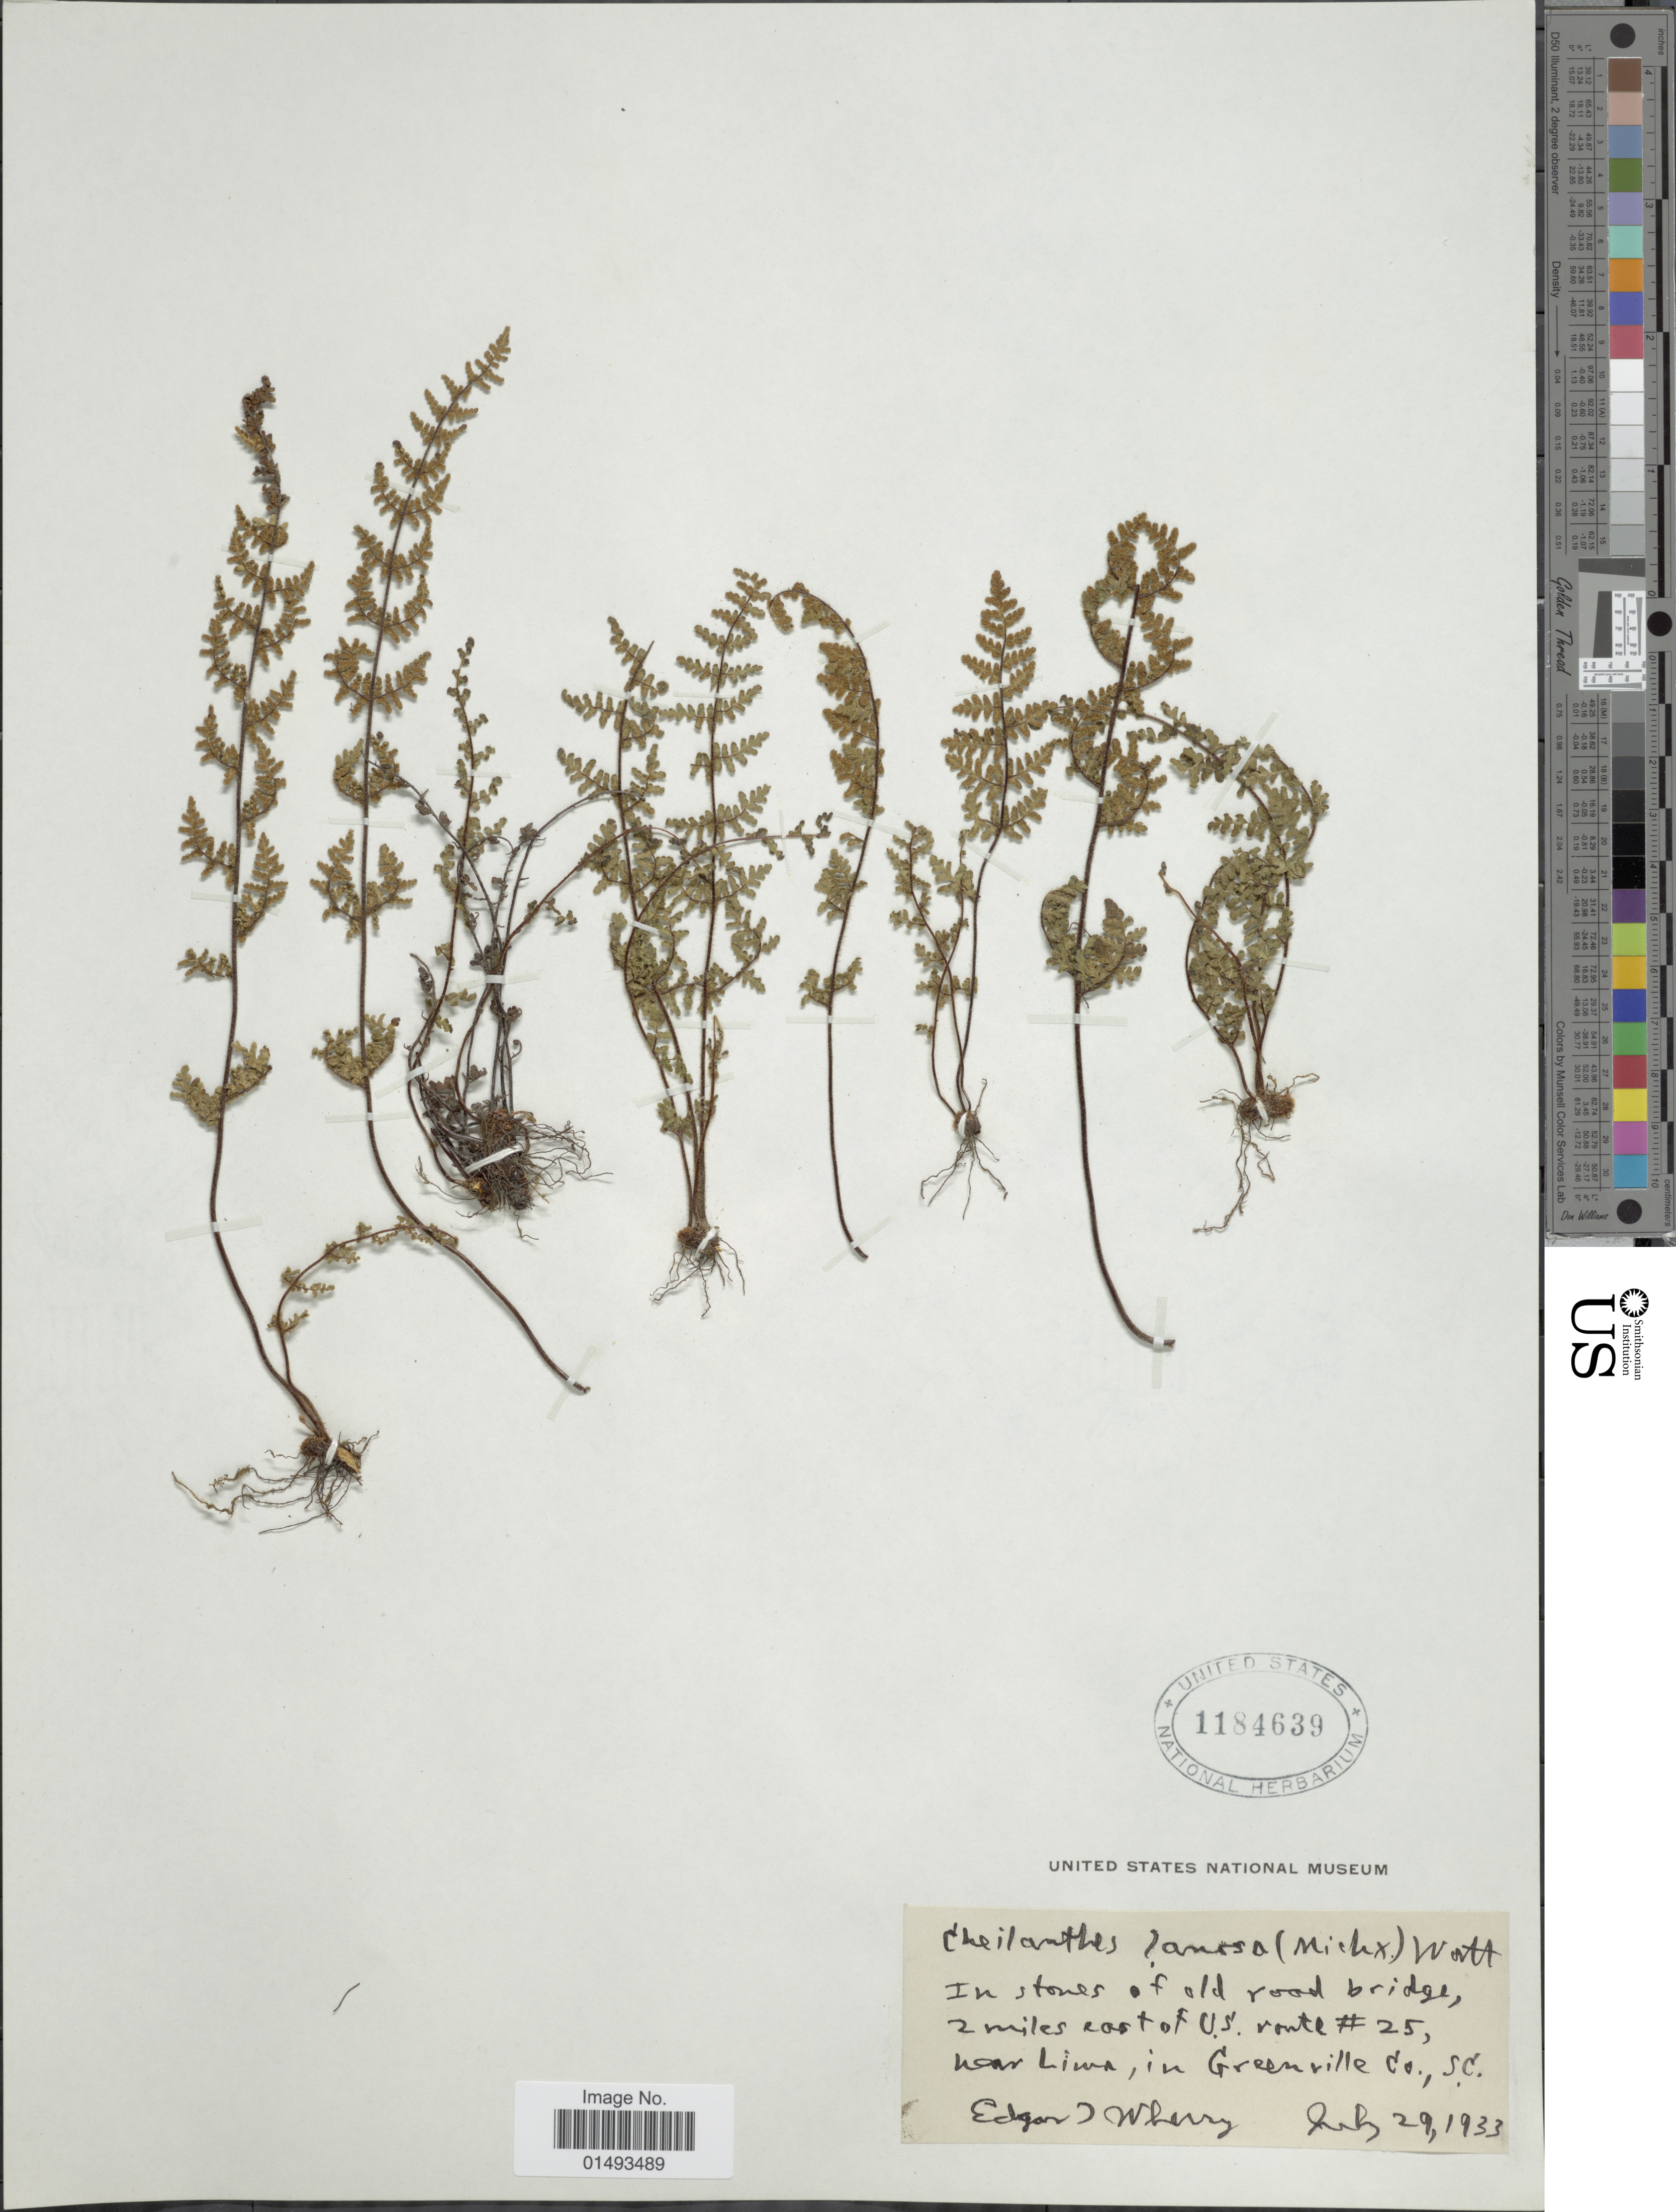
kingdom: Plantae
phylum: Tracheophyta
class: Polypodiopsida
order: Polypodiales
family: Pteridaceae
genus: Myriopteris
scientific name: Myriopteris lanosa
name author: (Michx.) Grusz & Windham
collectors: E. Wherry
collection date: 1933-07-29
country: United States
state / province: South Carolina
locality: In stones of old road bridge, 2 miles east of U.S. Route #25. near Lima, in Greenville Co.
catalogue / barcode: US 1184639